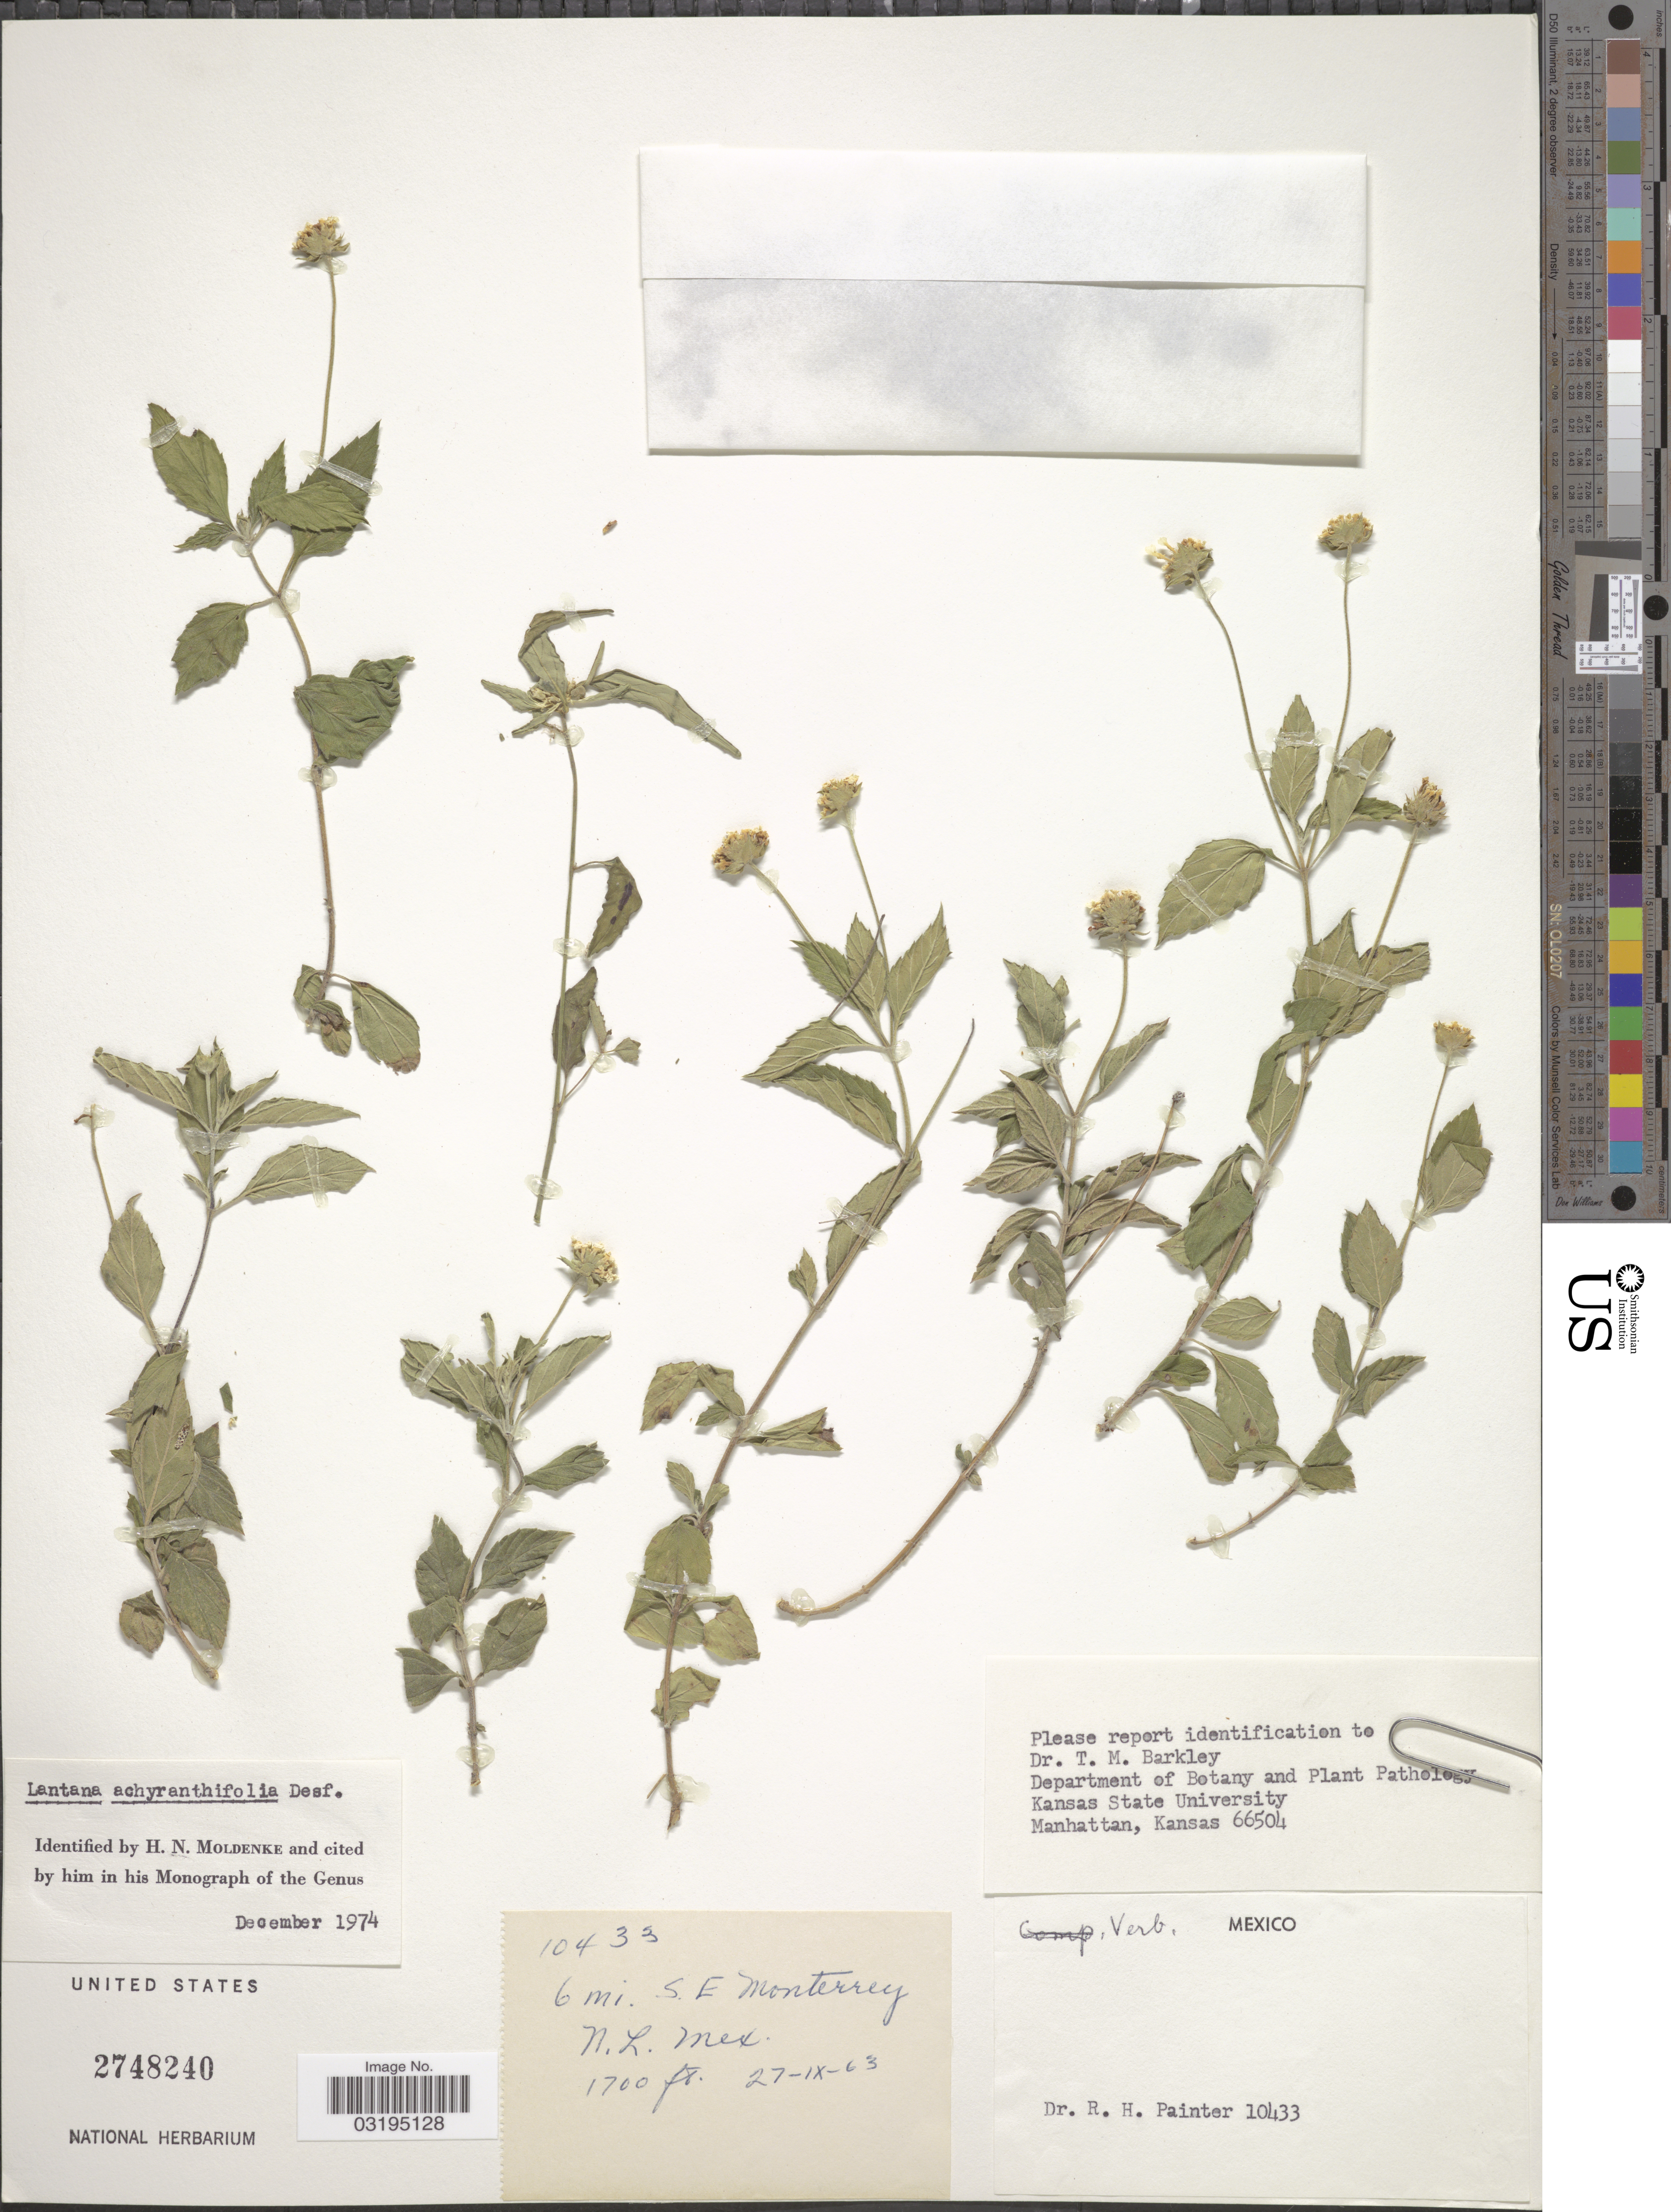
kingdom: Plantae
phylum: Tracheophyta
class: Magnoliopsida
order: Lamiales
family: Verbenaceae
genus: Lantana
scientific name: Lantana achyranthifolia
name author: Desf.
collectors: Painter, R. H.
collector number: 10433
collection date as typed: Transcribed d/m/y: 27/9/63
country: Mexico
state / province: Nuevo León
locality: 6 Mi. SE Monterrey. N.L. Mex.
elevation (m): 518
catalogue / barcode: US 2748240